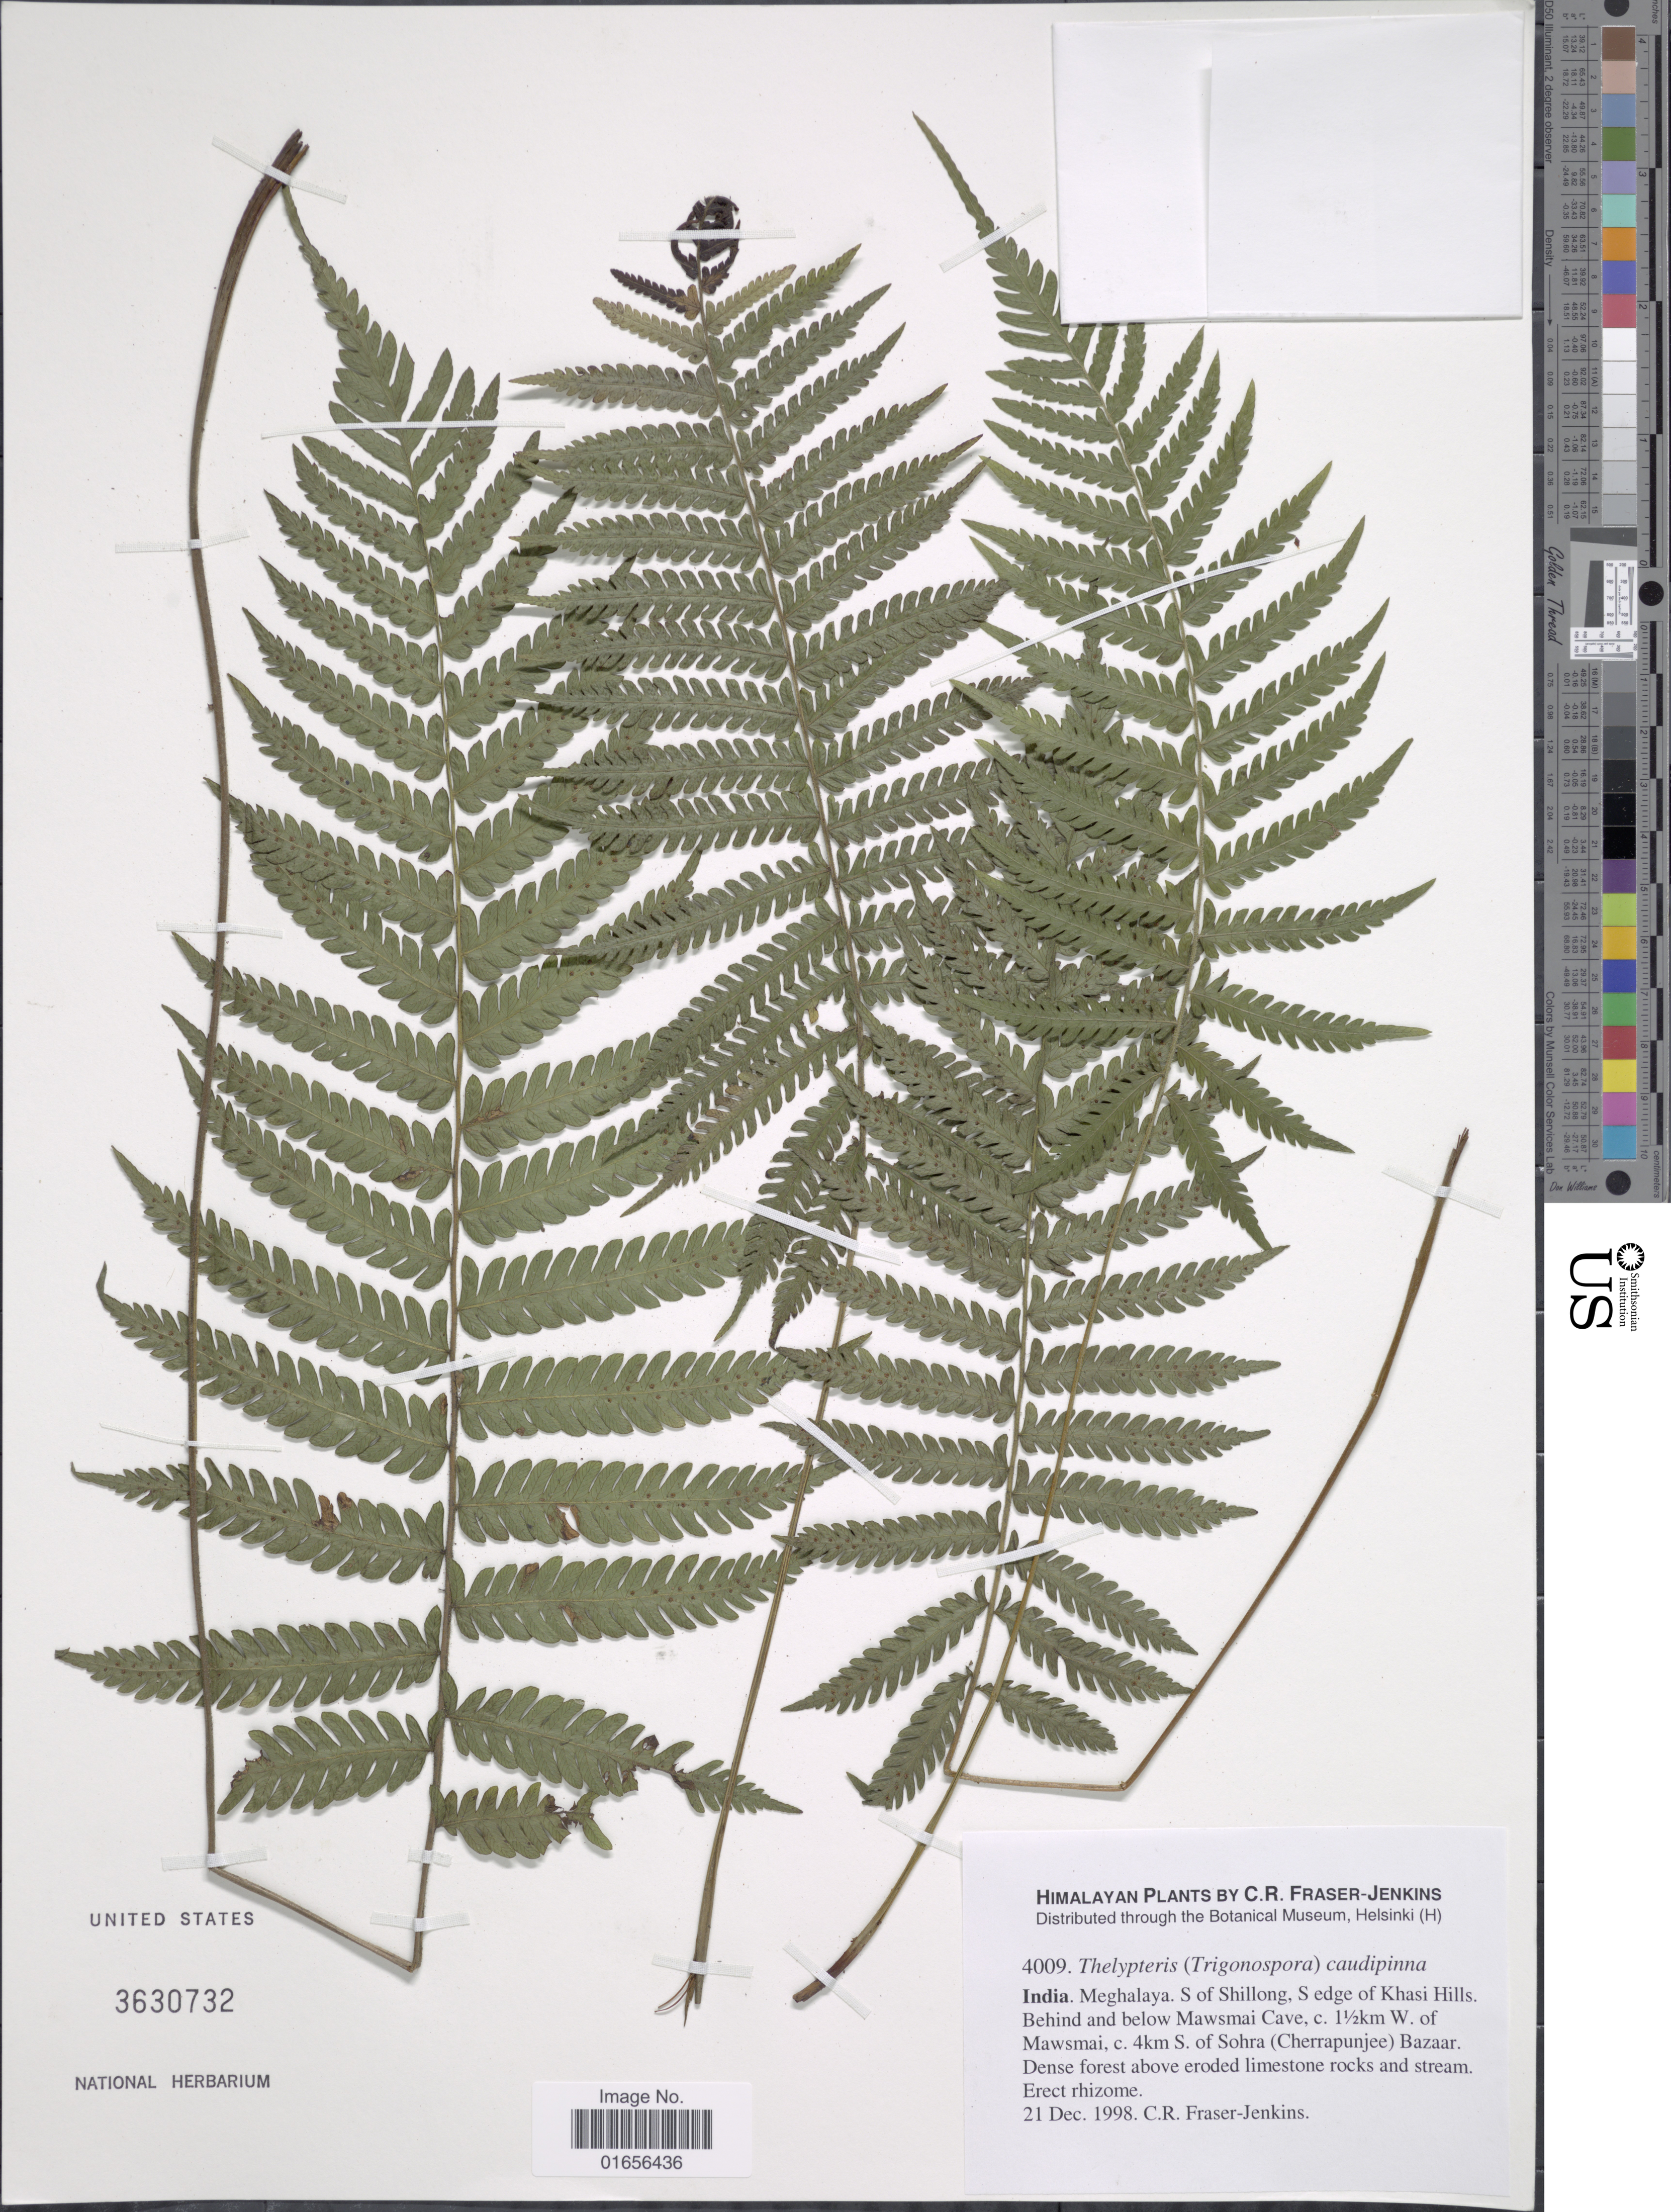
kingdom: Plantae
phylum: Tracheophyta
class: Polypodiopsida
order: Polypodiales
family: Thelypteridaceae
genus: Trigonospora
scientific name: Trigonospora caudipinna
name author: (Ching) Sledge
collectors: C. R. Fraser-Jenkins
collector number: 4009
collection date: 1998-12-21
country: India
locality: India. Meghalaya. S. of Shillong, S. edge of Khasi Hills. behind and below Mawsmai Cave, C. 11/2km W. of Mawsmai, c. 4km S. of Sohra (Cherrapunjee) Bazaar.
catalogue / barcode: US 3630732